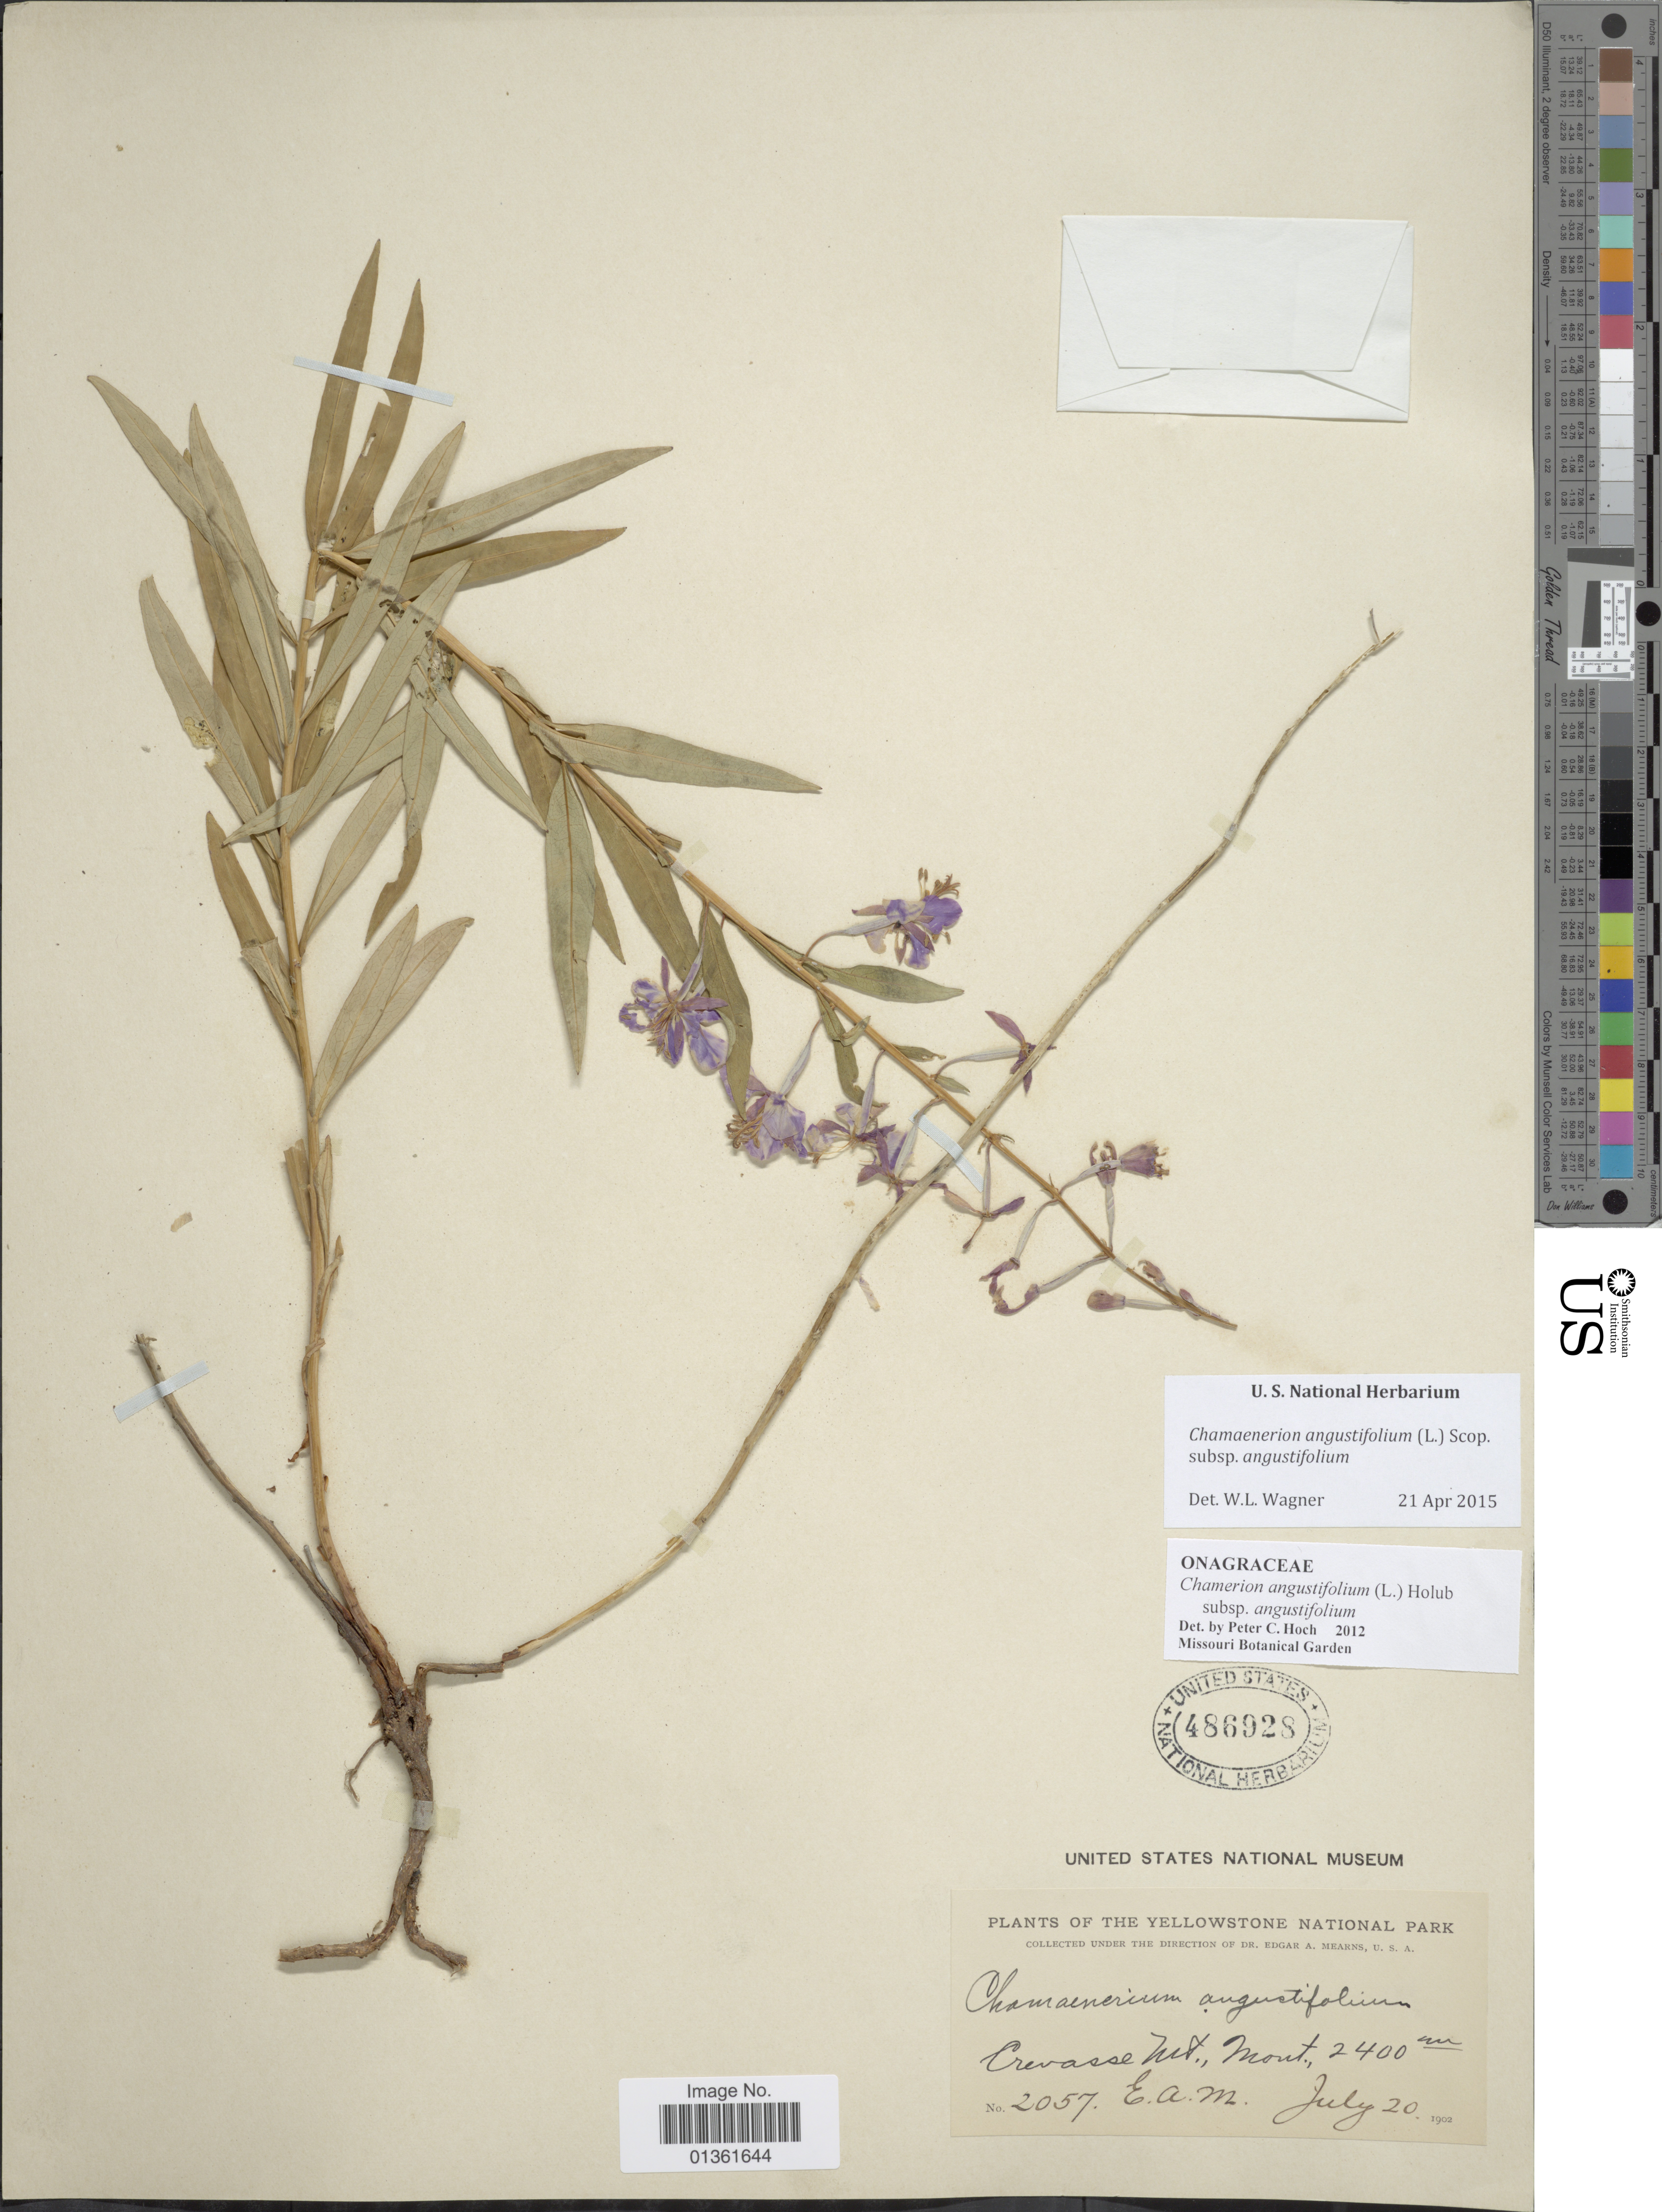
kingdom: Plantae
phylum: Tracheophyta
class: Magnoliopsida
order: Myrtales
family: Onagraceae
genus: Chamaenerion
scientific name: Chamaenerion angustifolium subsp. angustifolium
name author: (L.) Scop.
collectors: E. A. Mearns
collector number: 2057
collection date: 1902-07-20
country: United States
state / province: Montana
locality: Yellowstone National Park. Crevasse Mt., Mont.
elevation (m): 2400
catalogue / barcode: US 486928